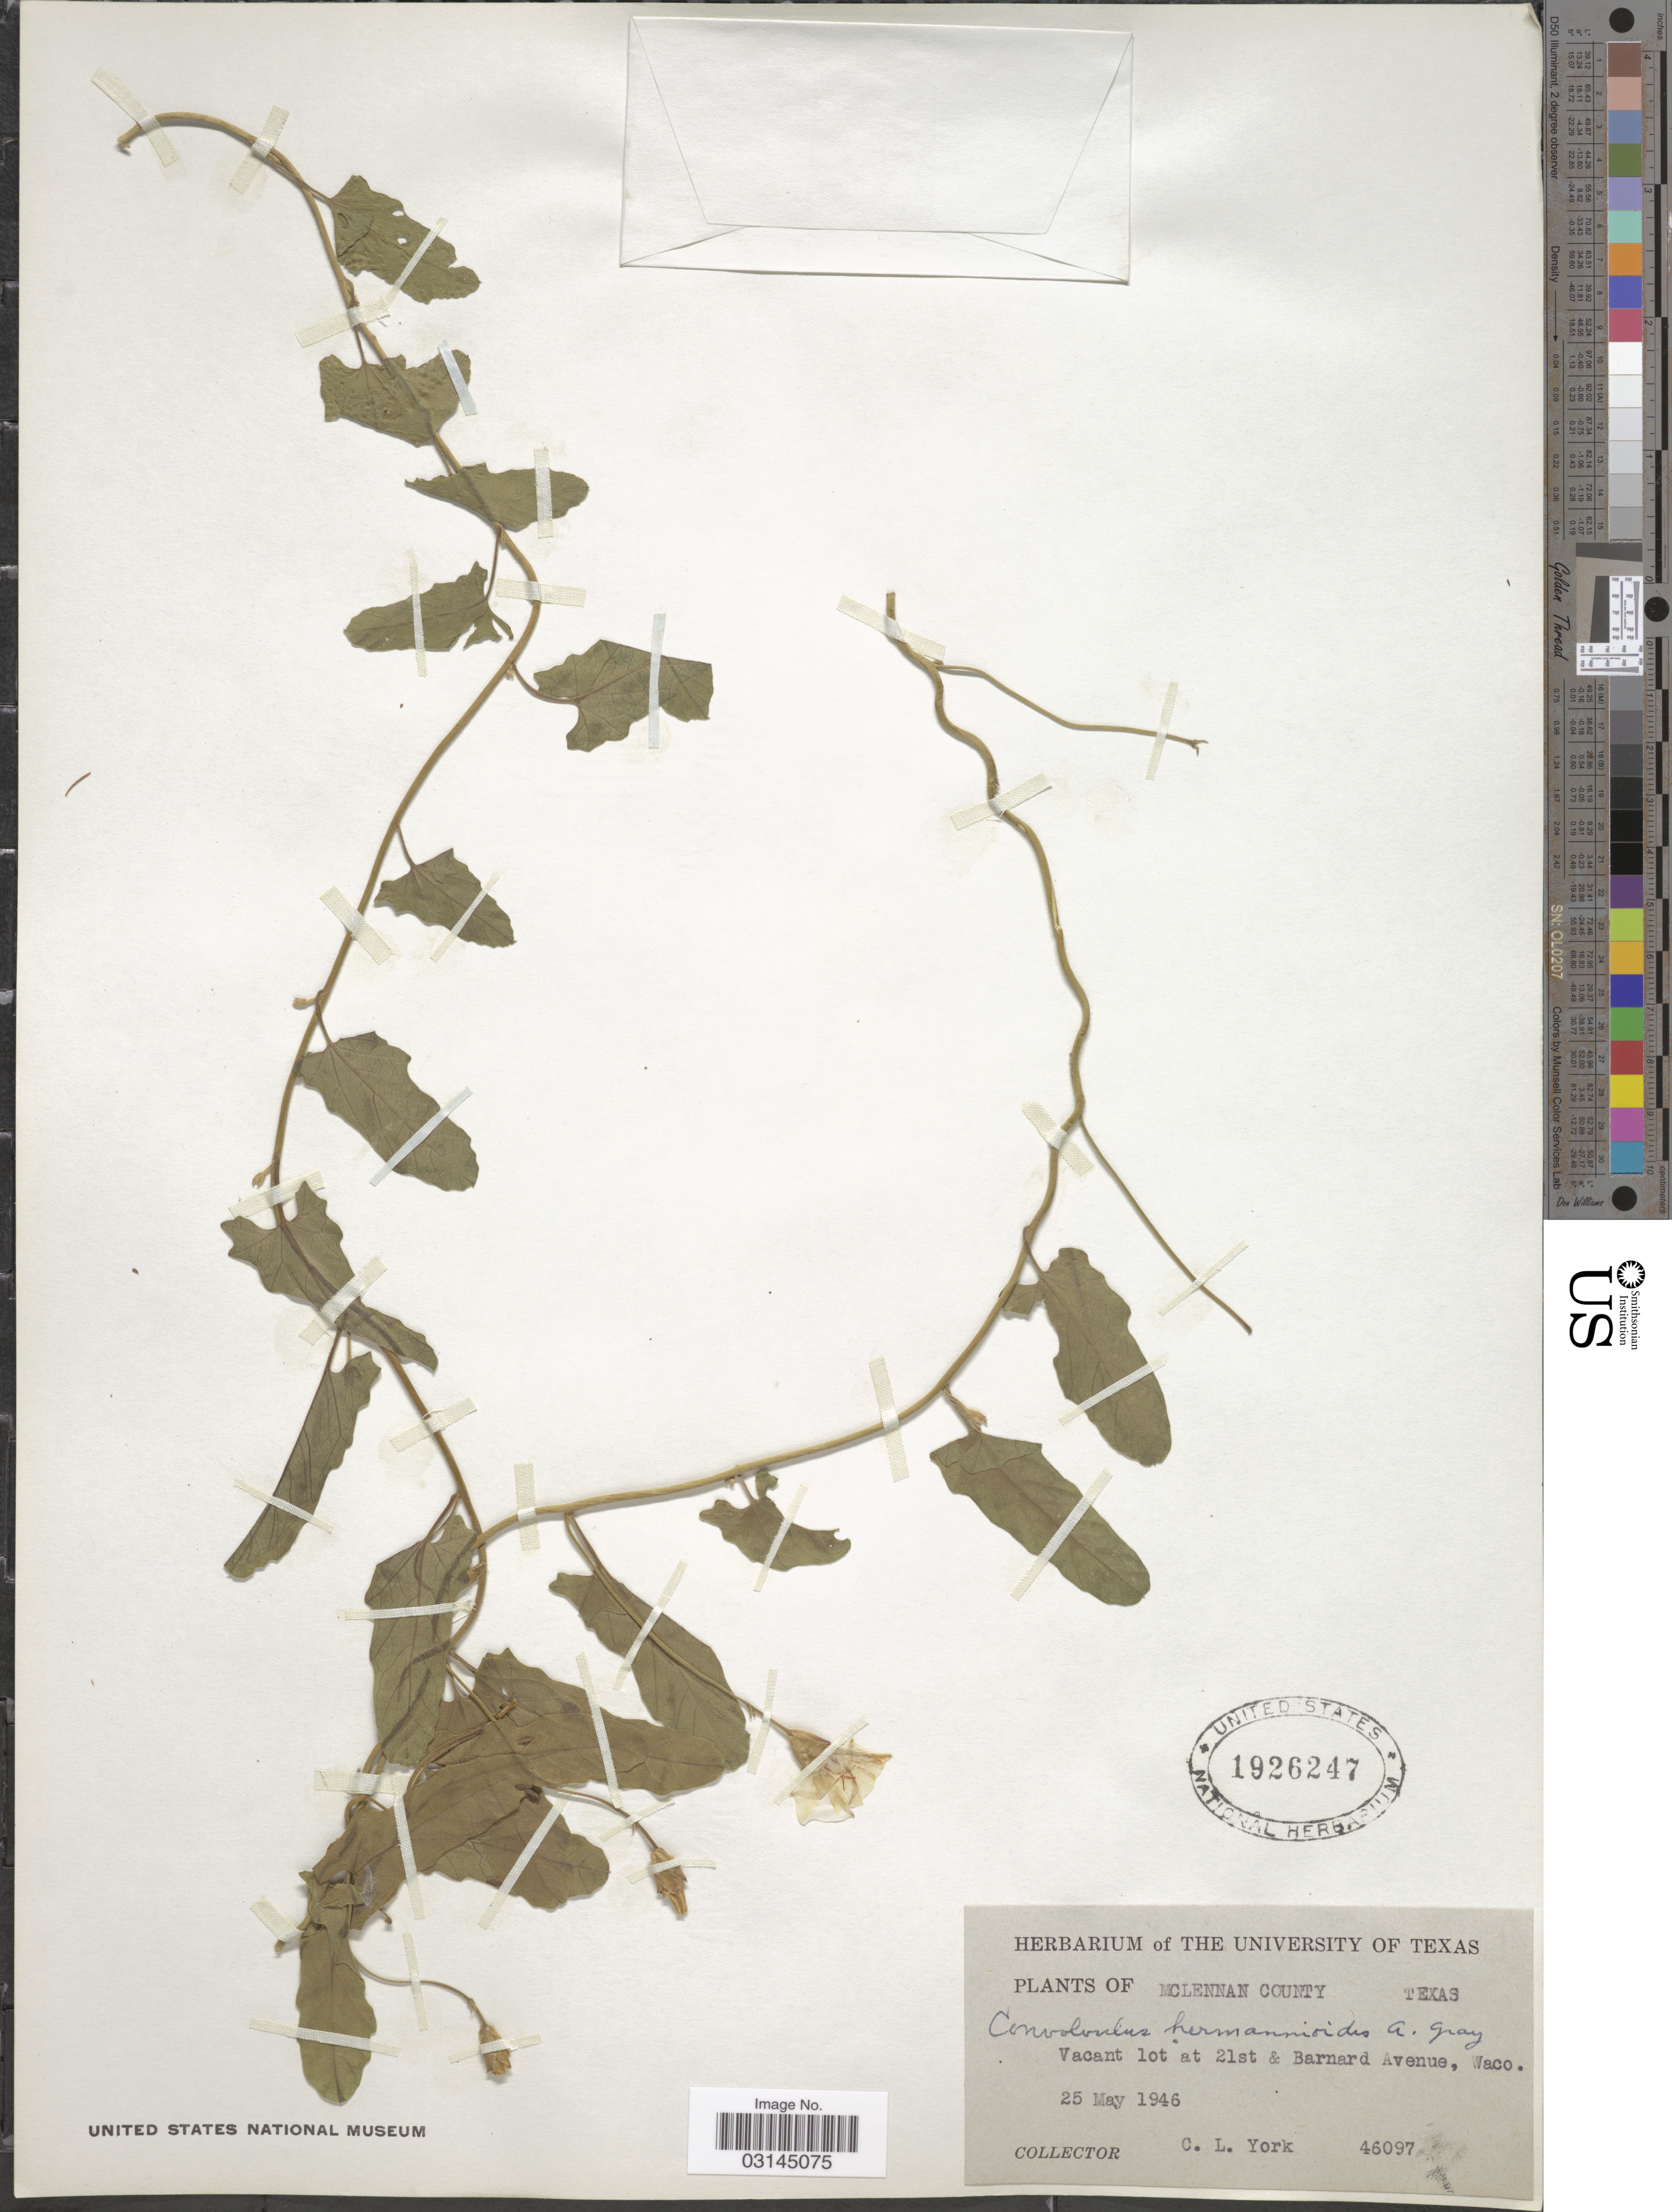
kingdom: Plantae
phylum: Tracheophyta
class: Magnoliopsida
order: Solanales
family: Convolvulaceae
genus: Convolvulus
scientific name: Convolvulus hermannioides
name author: A. Gray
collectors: C. L. York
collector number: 46097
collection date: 1946-05-25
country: United States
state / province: Texas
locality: McLennan County. Vacant lot at 21st & Barnard Avenue, Waco.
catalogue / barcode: US 1926247